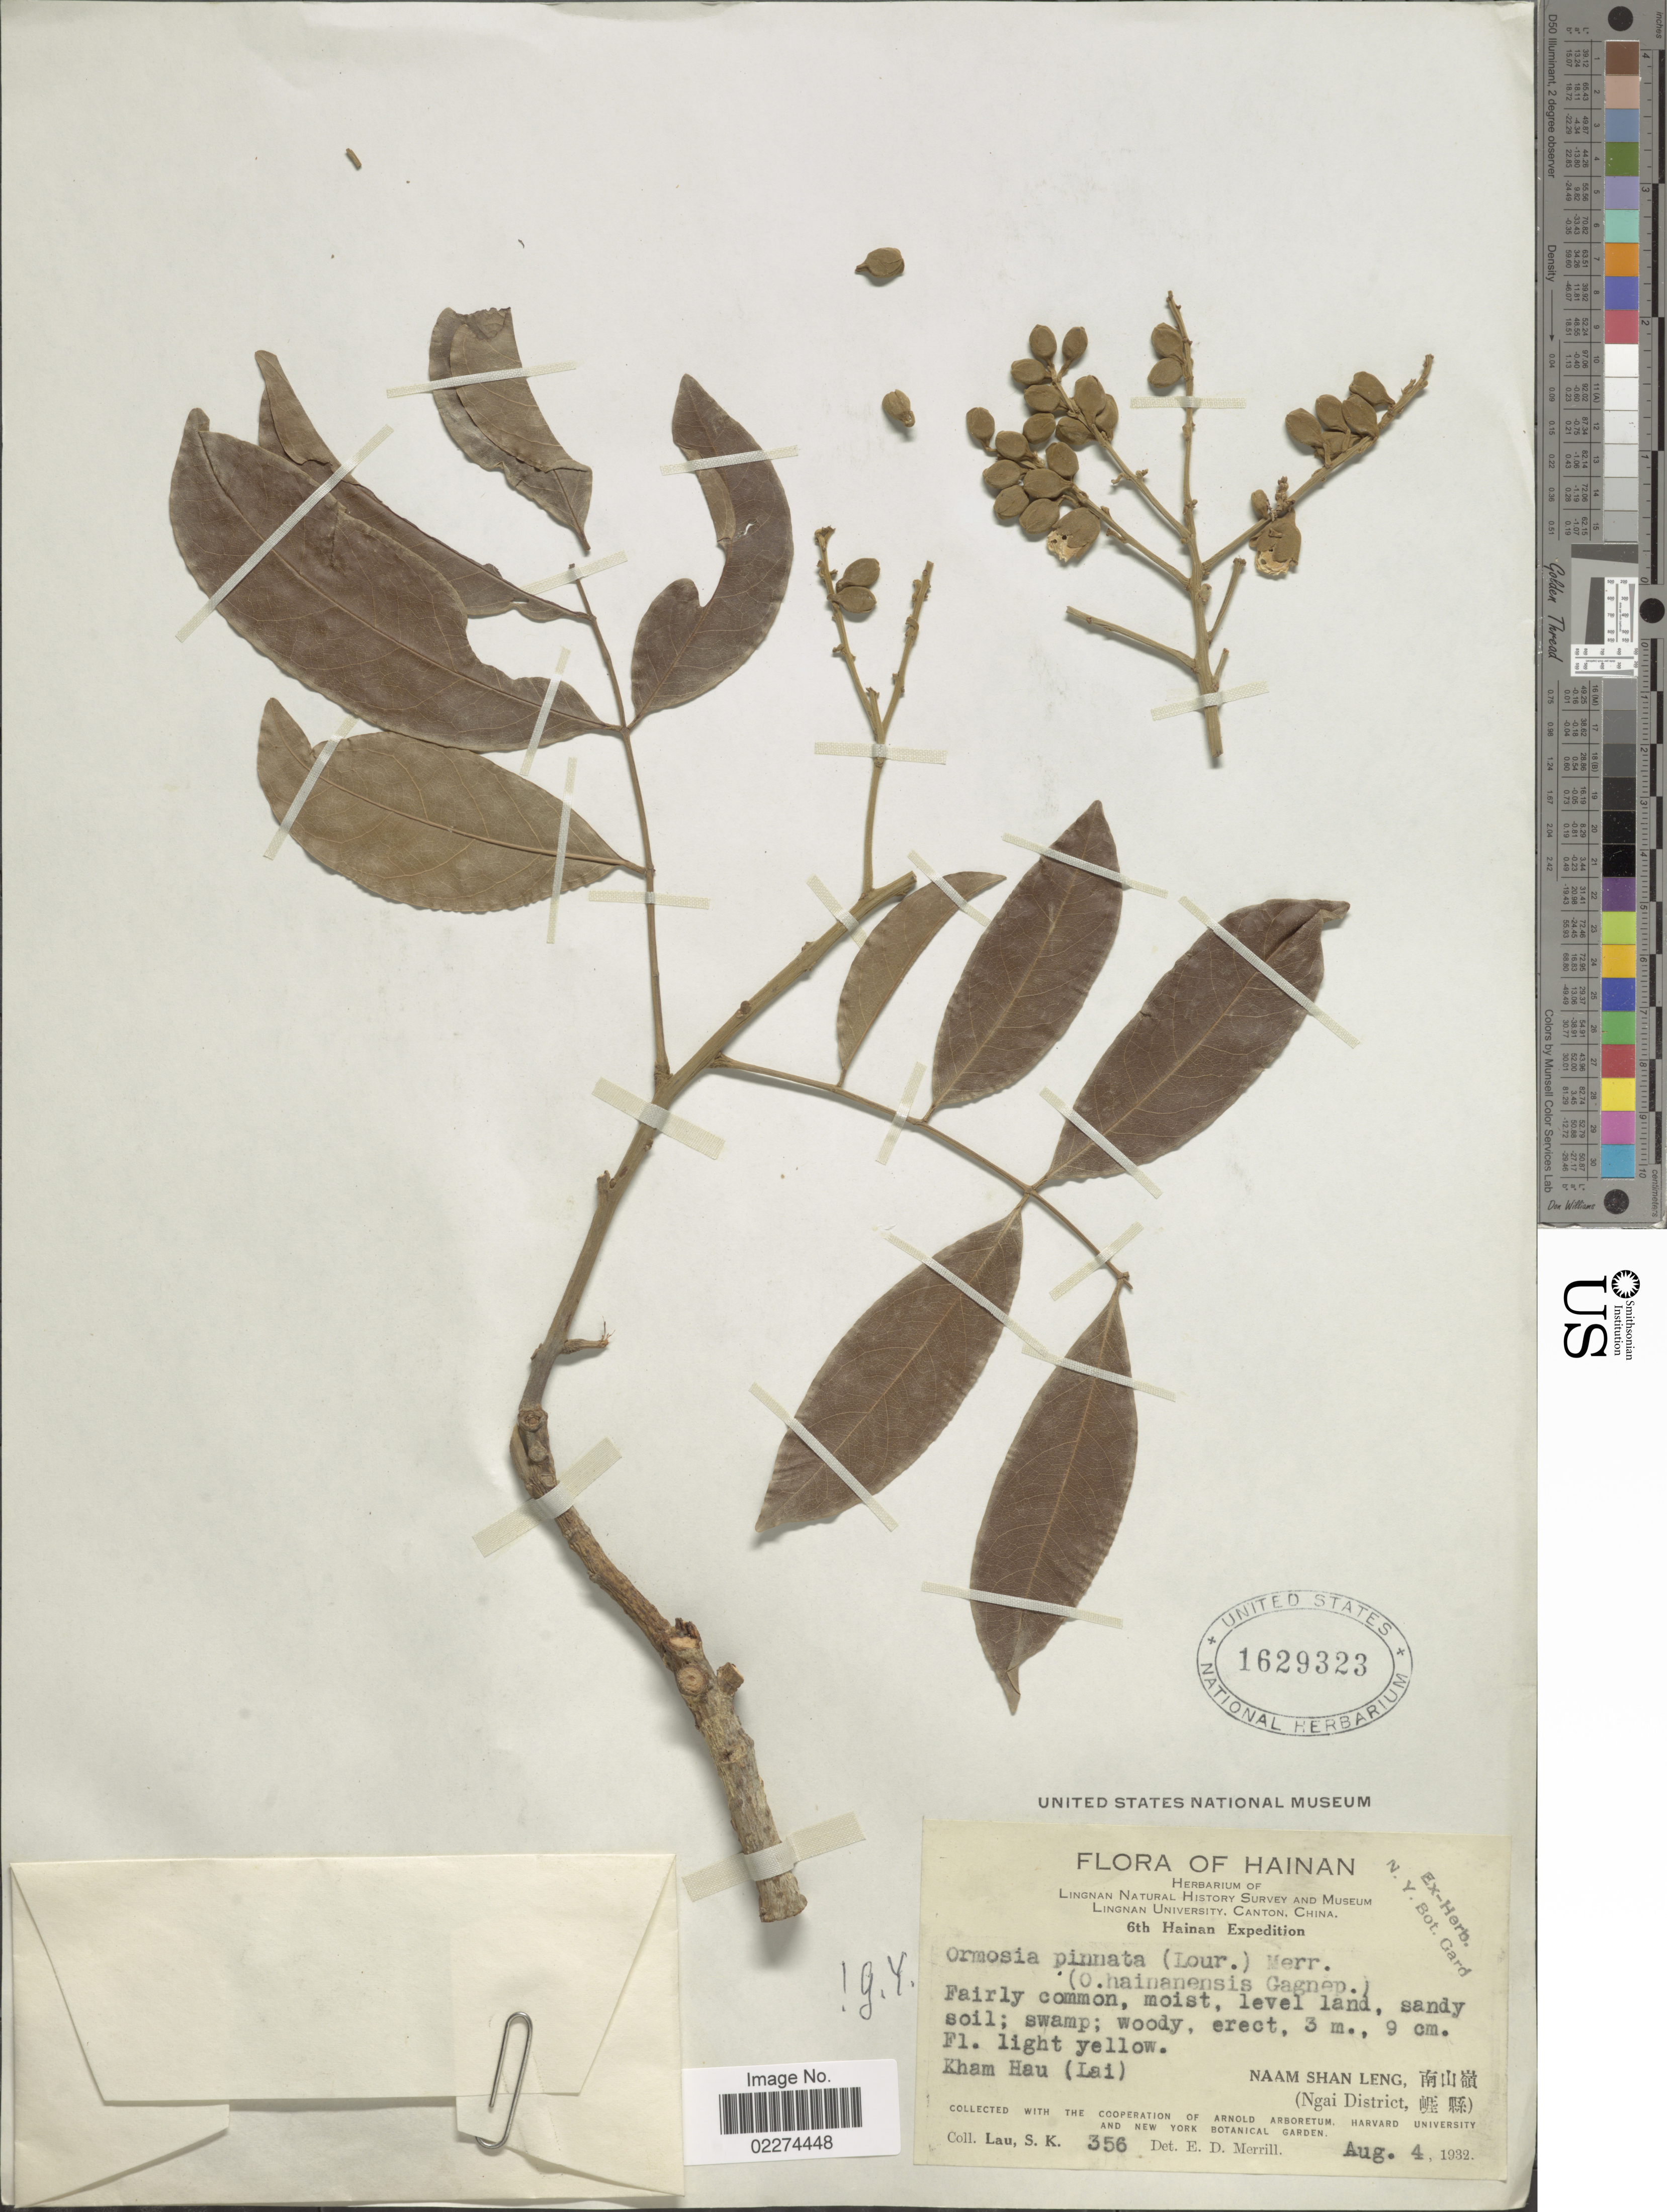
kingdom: Plantae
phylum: Tracheophyta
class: Magnoliopsida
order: Fabales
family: Fabaceae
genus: Ormosia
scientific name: Ormosia pinnata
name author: (Lour.) Merr.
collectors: S. K. Lau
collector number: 356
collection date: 1932-08-04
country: China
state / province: Hainan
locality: HainanNaam Shan Leng, (Ngai District)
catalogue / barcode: US 1629323